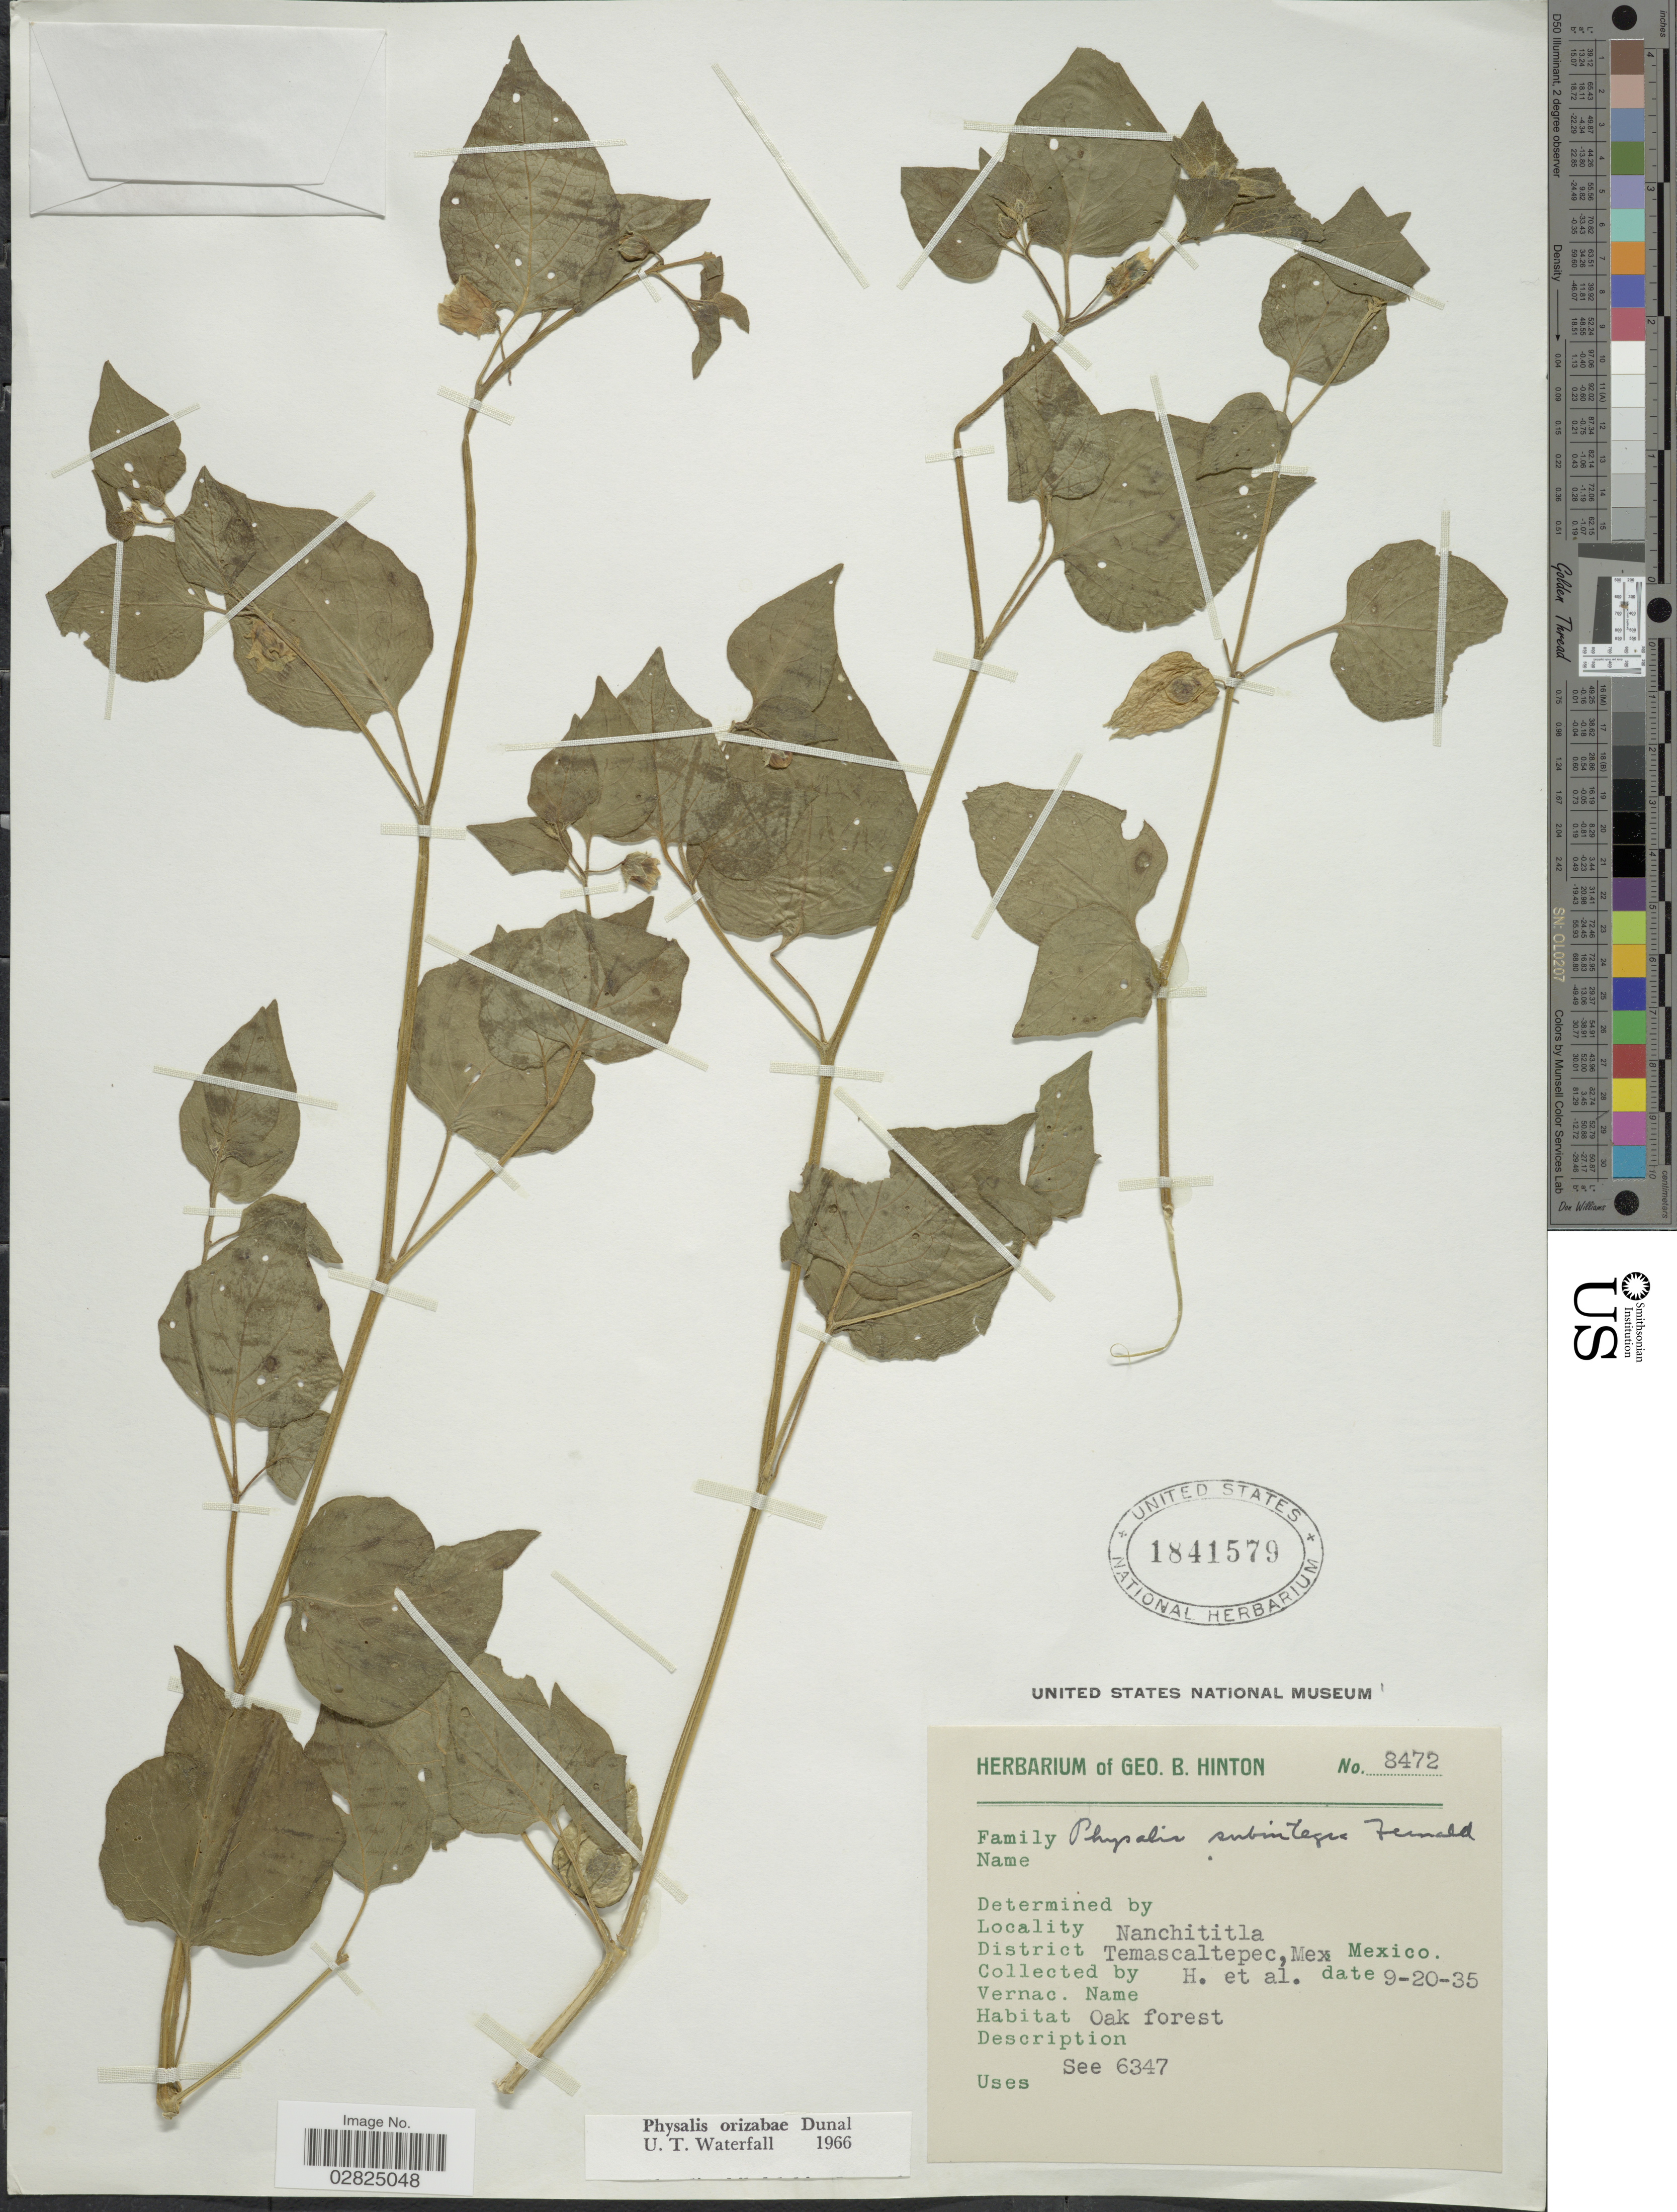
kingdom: Plantae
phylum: Tracheophyta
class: Magnoliopsida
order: Solanales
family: Solanaceae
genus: Physalis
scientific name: Physalis orizabae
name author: Dunal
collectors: G. B. Hinton & et al.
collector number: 8472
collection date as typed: Transcribed d/m/y: 20/9/35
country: Mexico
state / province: México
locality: Nanchititla, District Temascaltepec.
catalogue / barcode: US 1841579